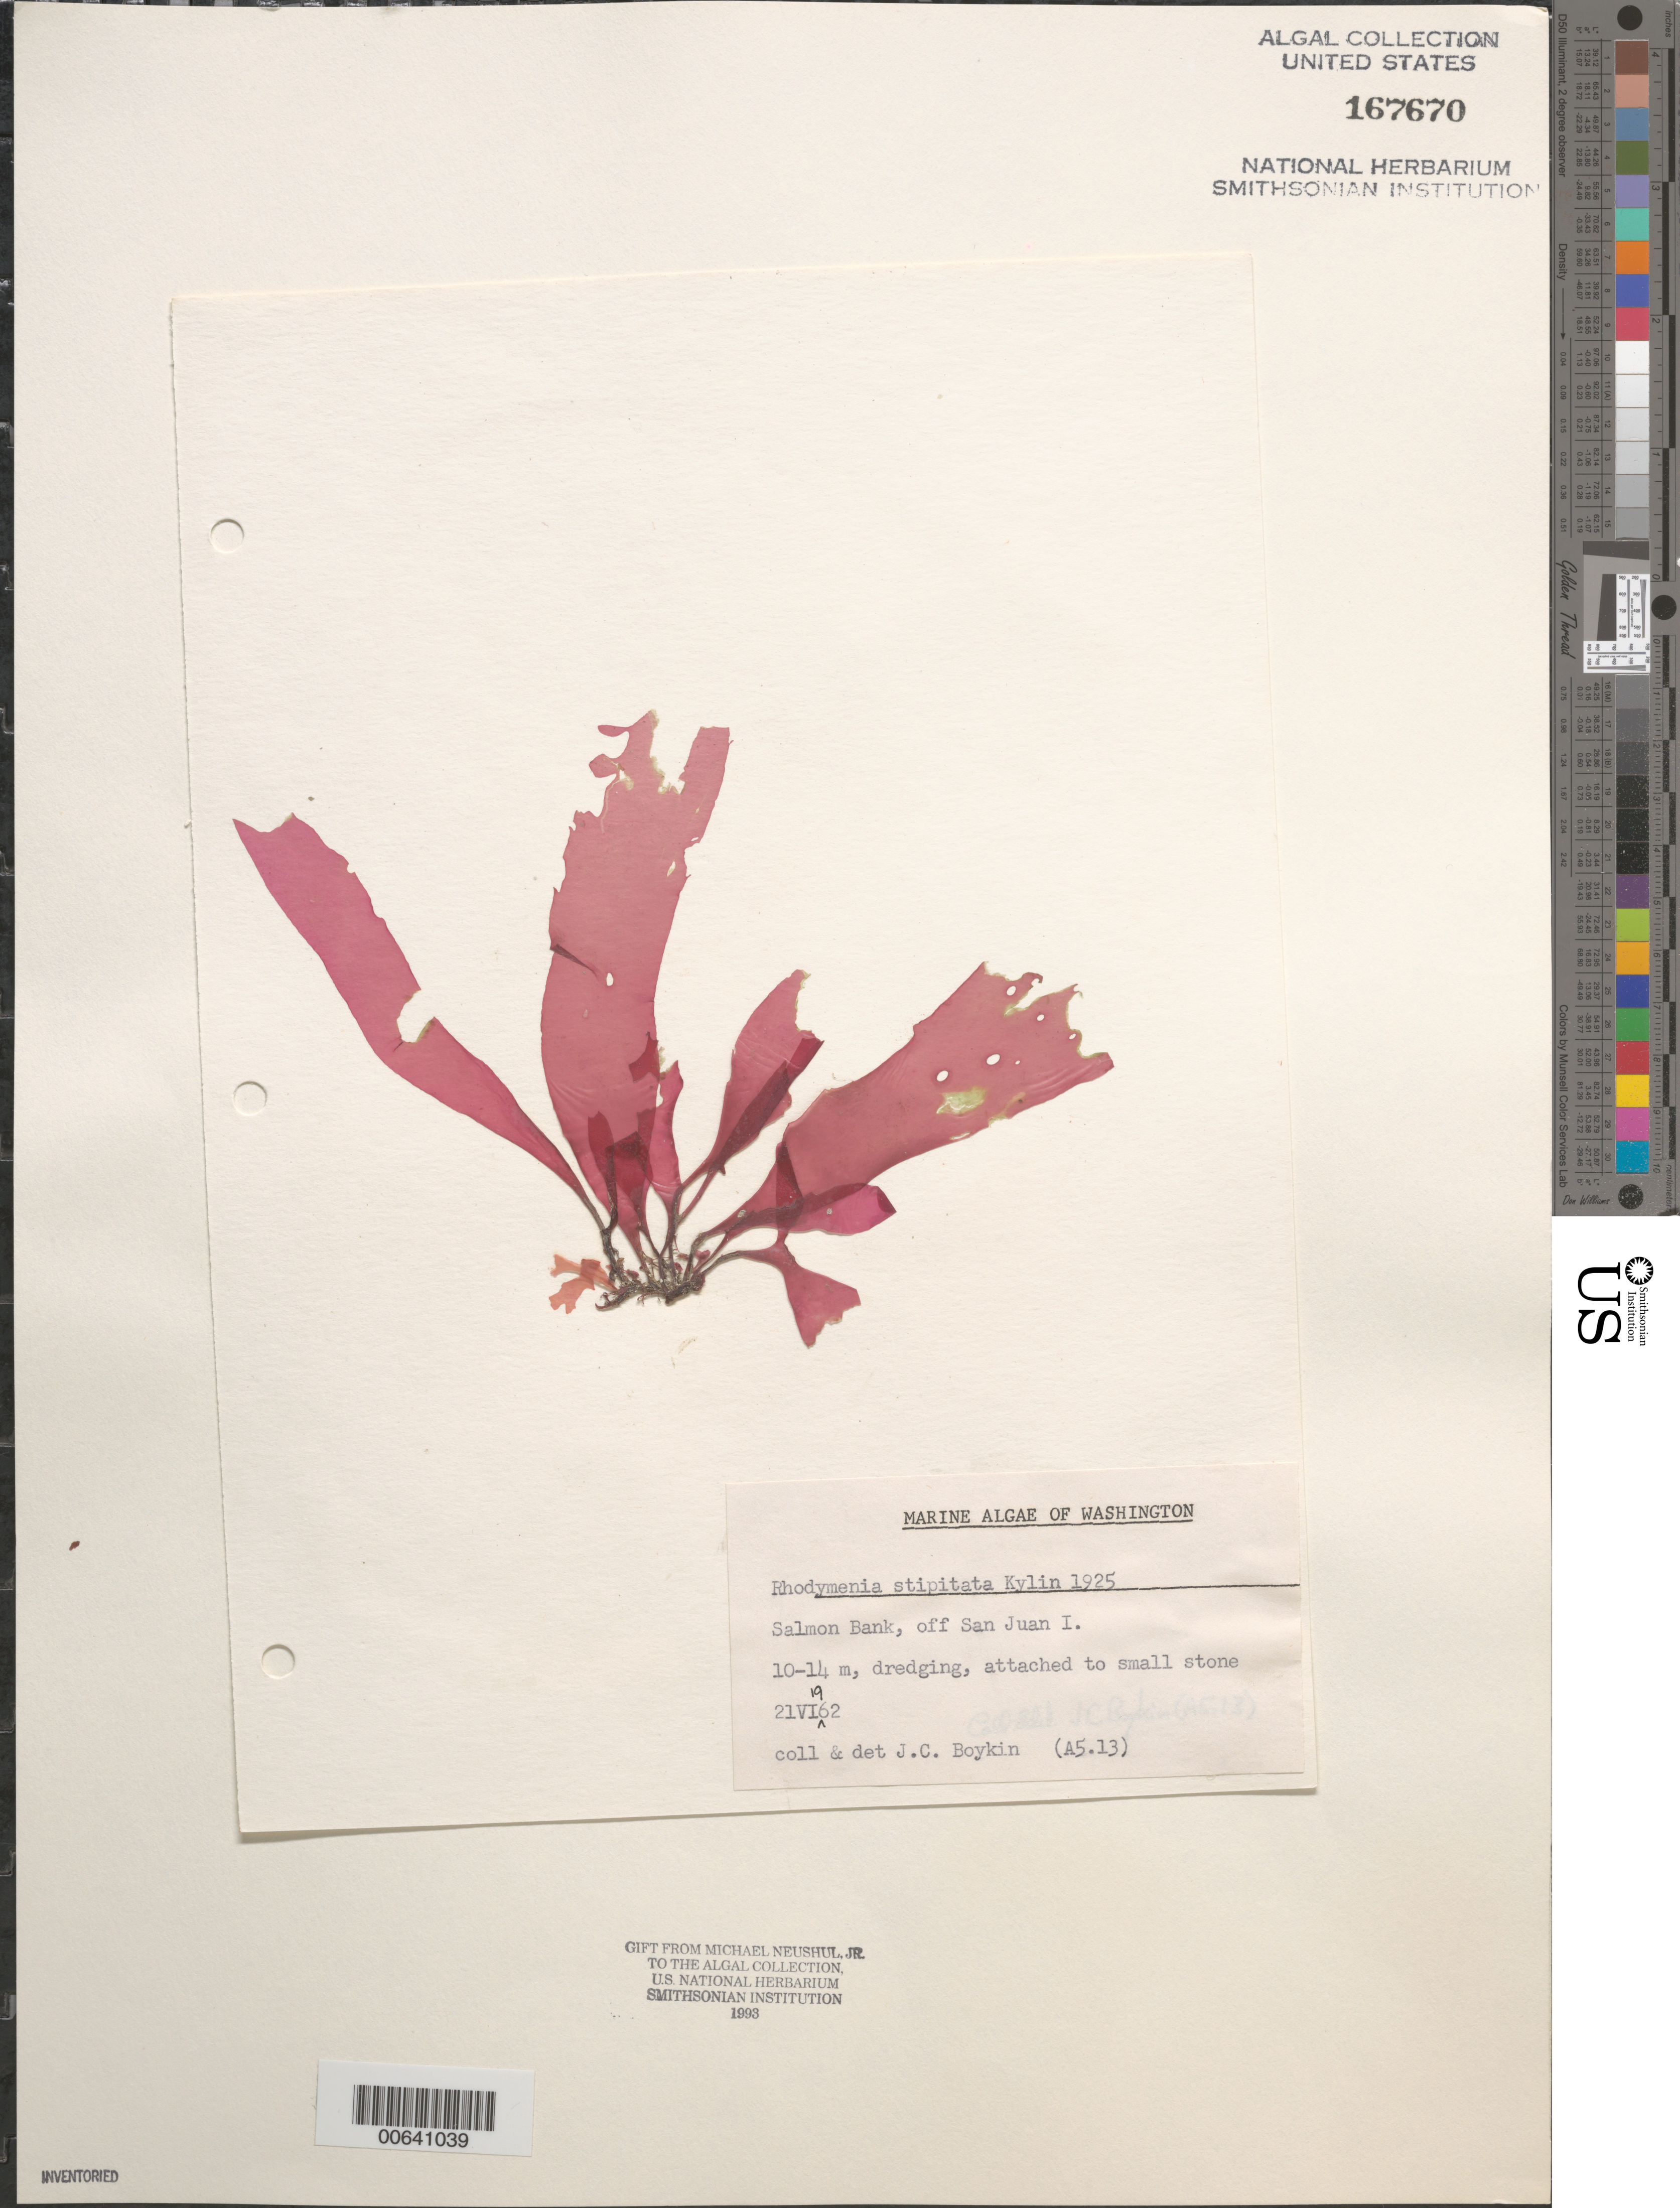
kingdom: Plantae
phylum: Rhodophyta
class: Florideophyceae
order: Rhodymeniales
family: Rhodymeniaceae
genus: Sparlingia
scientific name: Sparlingia pertusa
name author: (Postels & Rupr.) G.W. Saunders et al.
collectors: J. Boykin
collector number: A5.13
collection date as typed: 21 Jun 1962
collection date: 1962-06-21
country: United States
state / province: Washington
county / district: San Juan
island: San Juan Island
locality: Salmon Bank, off San Juan Island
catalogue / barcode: US 167670